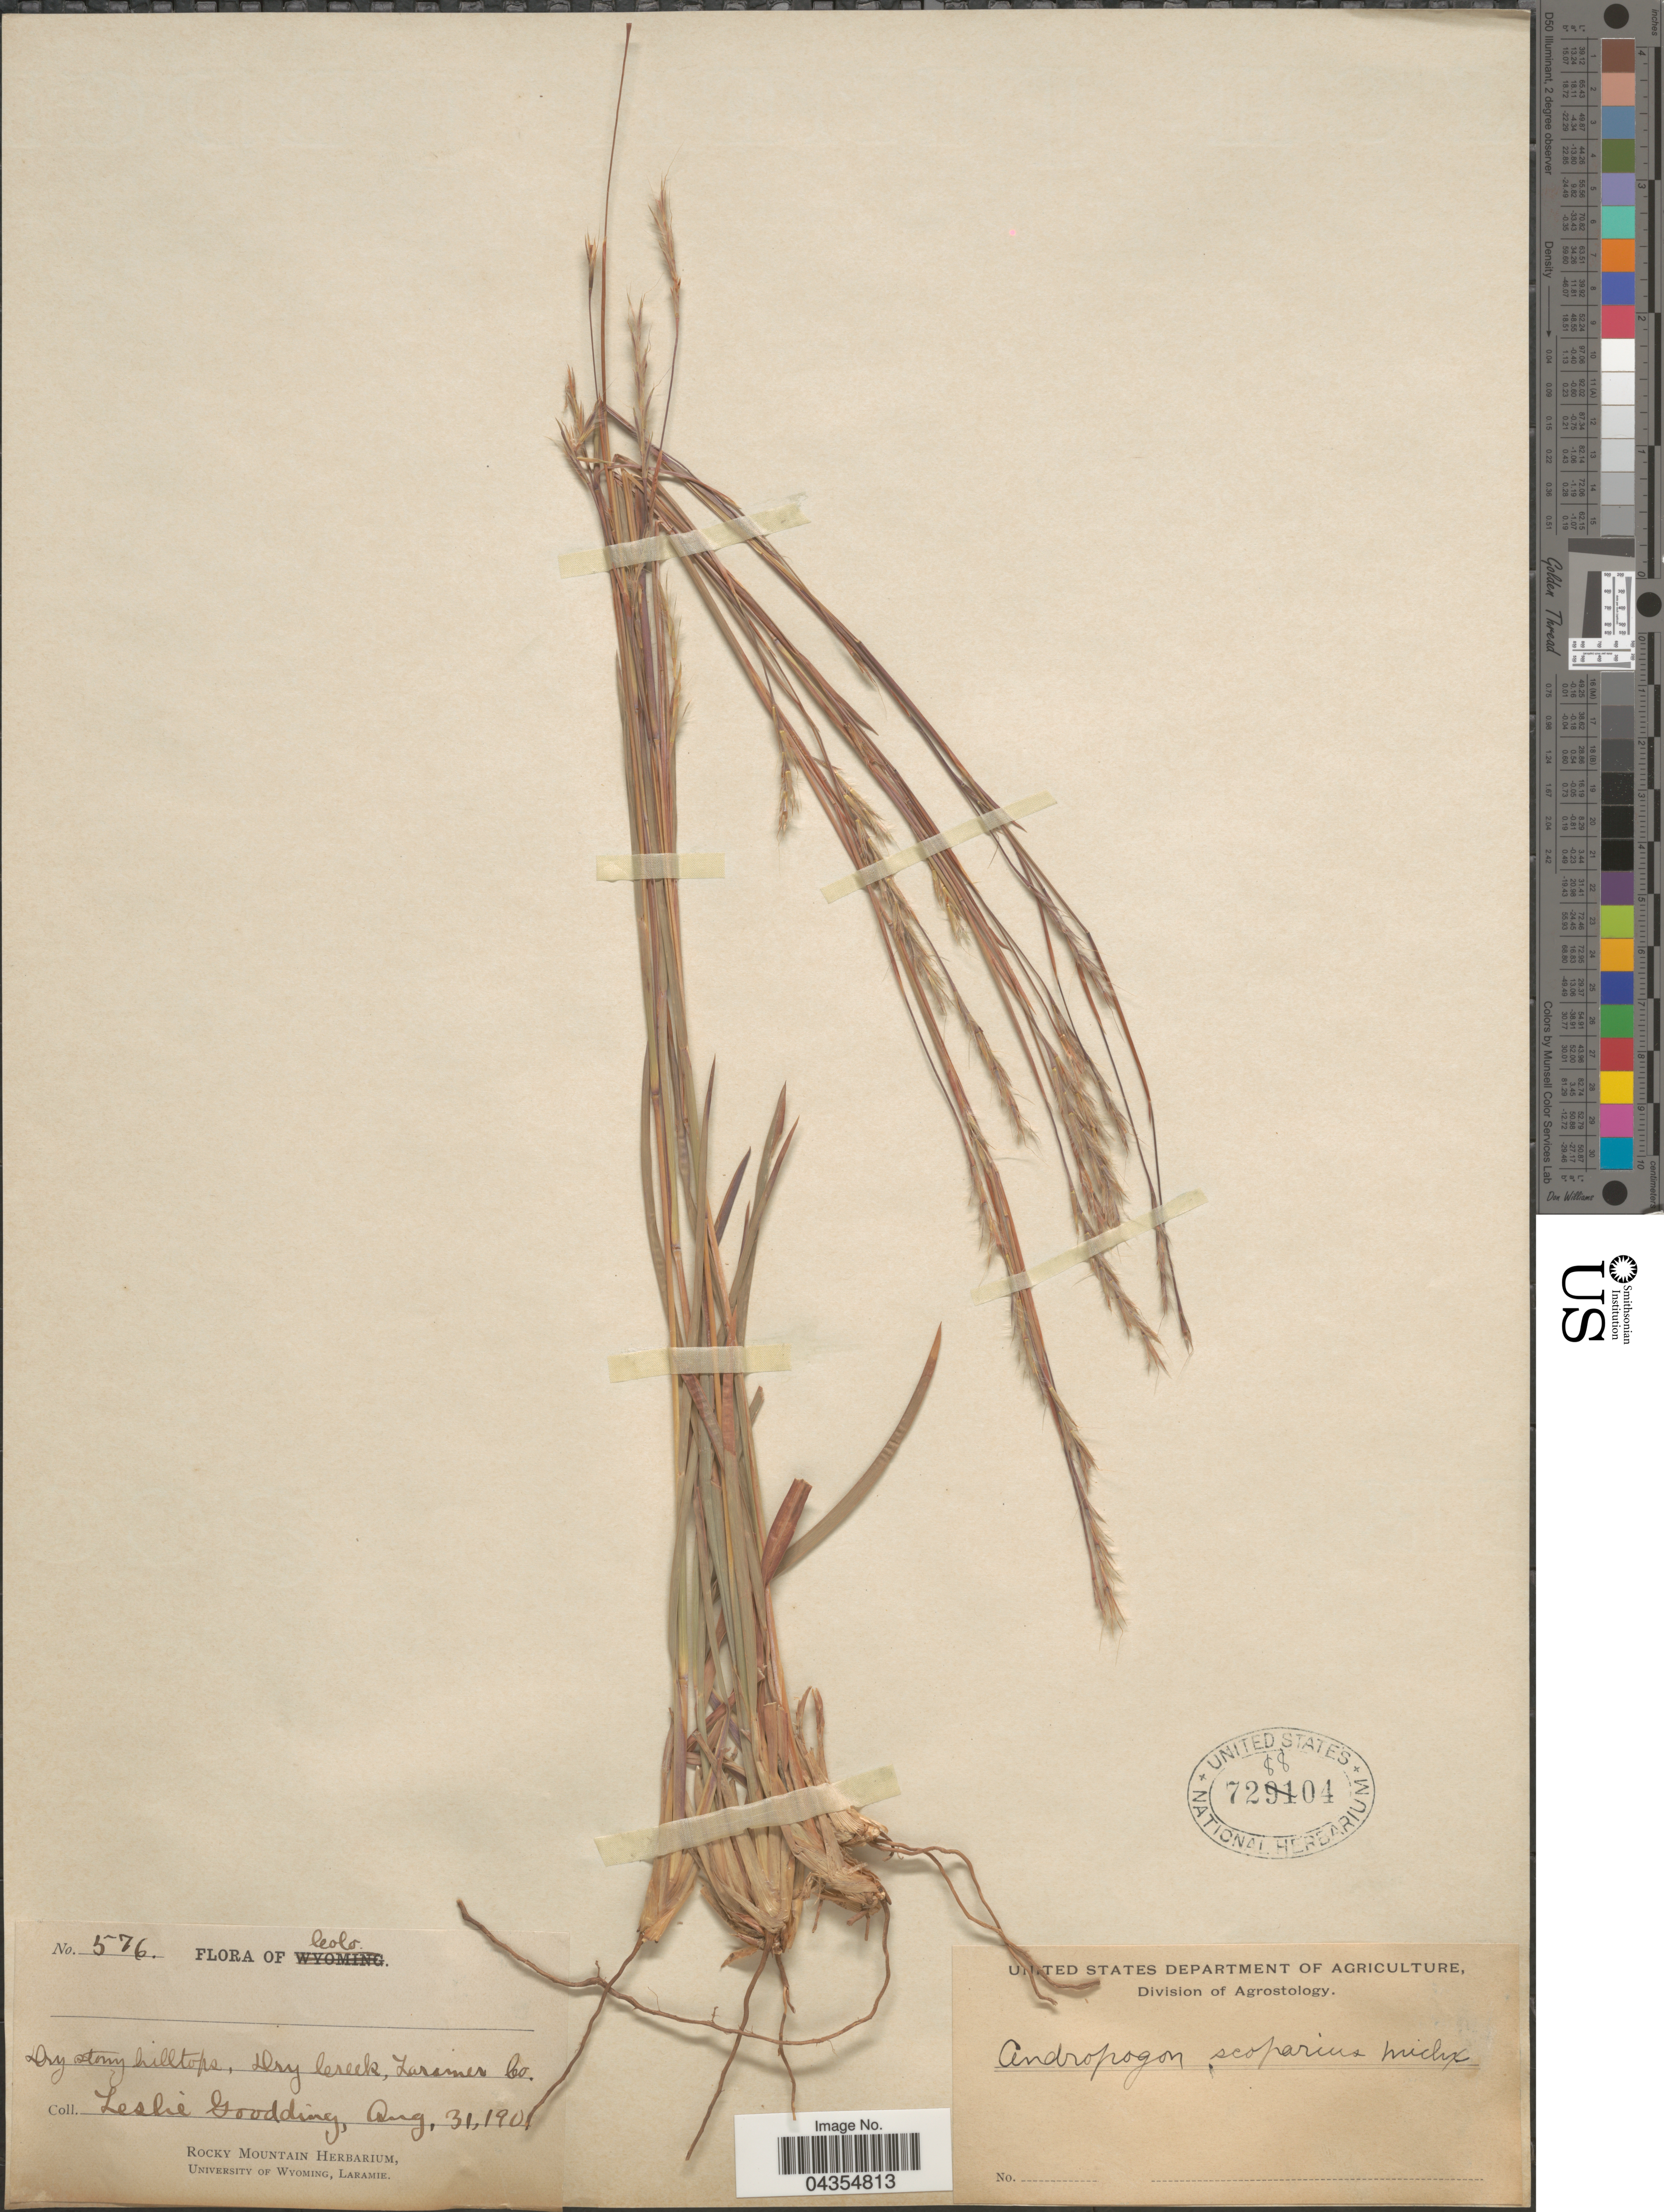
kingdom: Plantae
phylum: Tracheophyta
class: Liliopsida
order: Poales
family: Poaceae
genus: Schizachyrium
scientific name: Schizachyrium sanguineum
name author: (Retz.) Alston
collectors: L. N. Goodding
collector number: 576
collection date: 1901-08-31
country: United States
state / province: Colorado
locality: Dry stony hilltop, Dry Creek, Larimer Co.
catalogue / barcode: US 728804